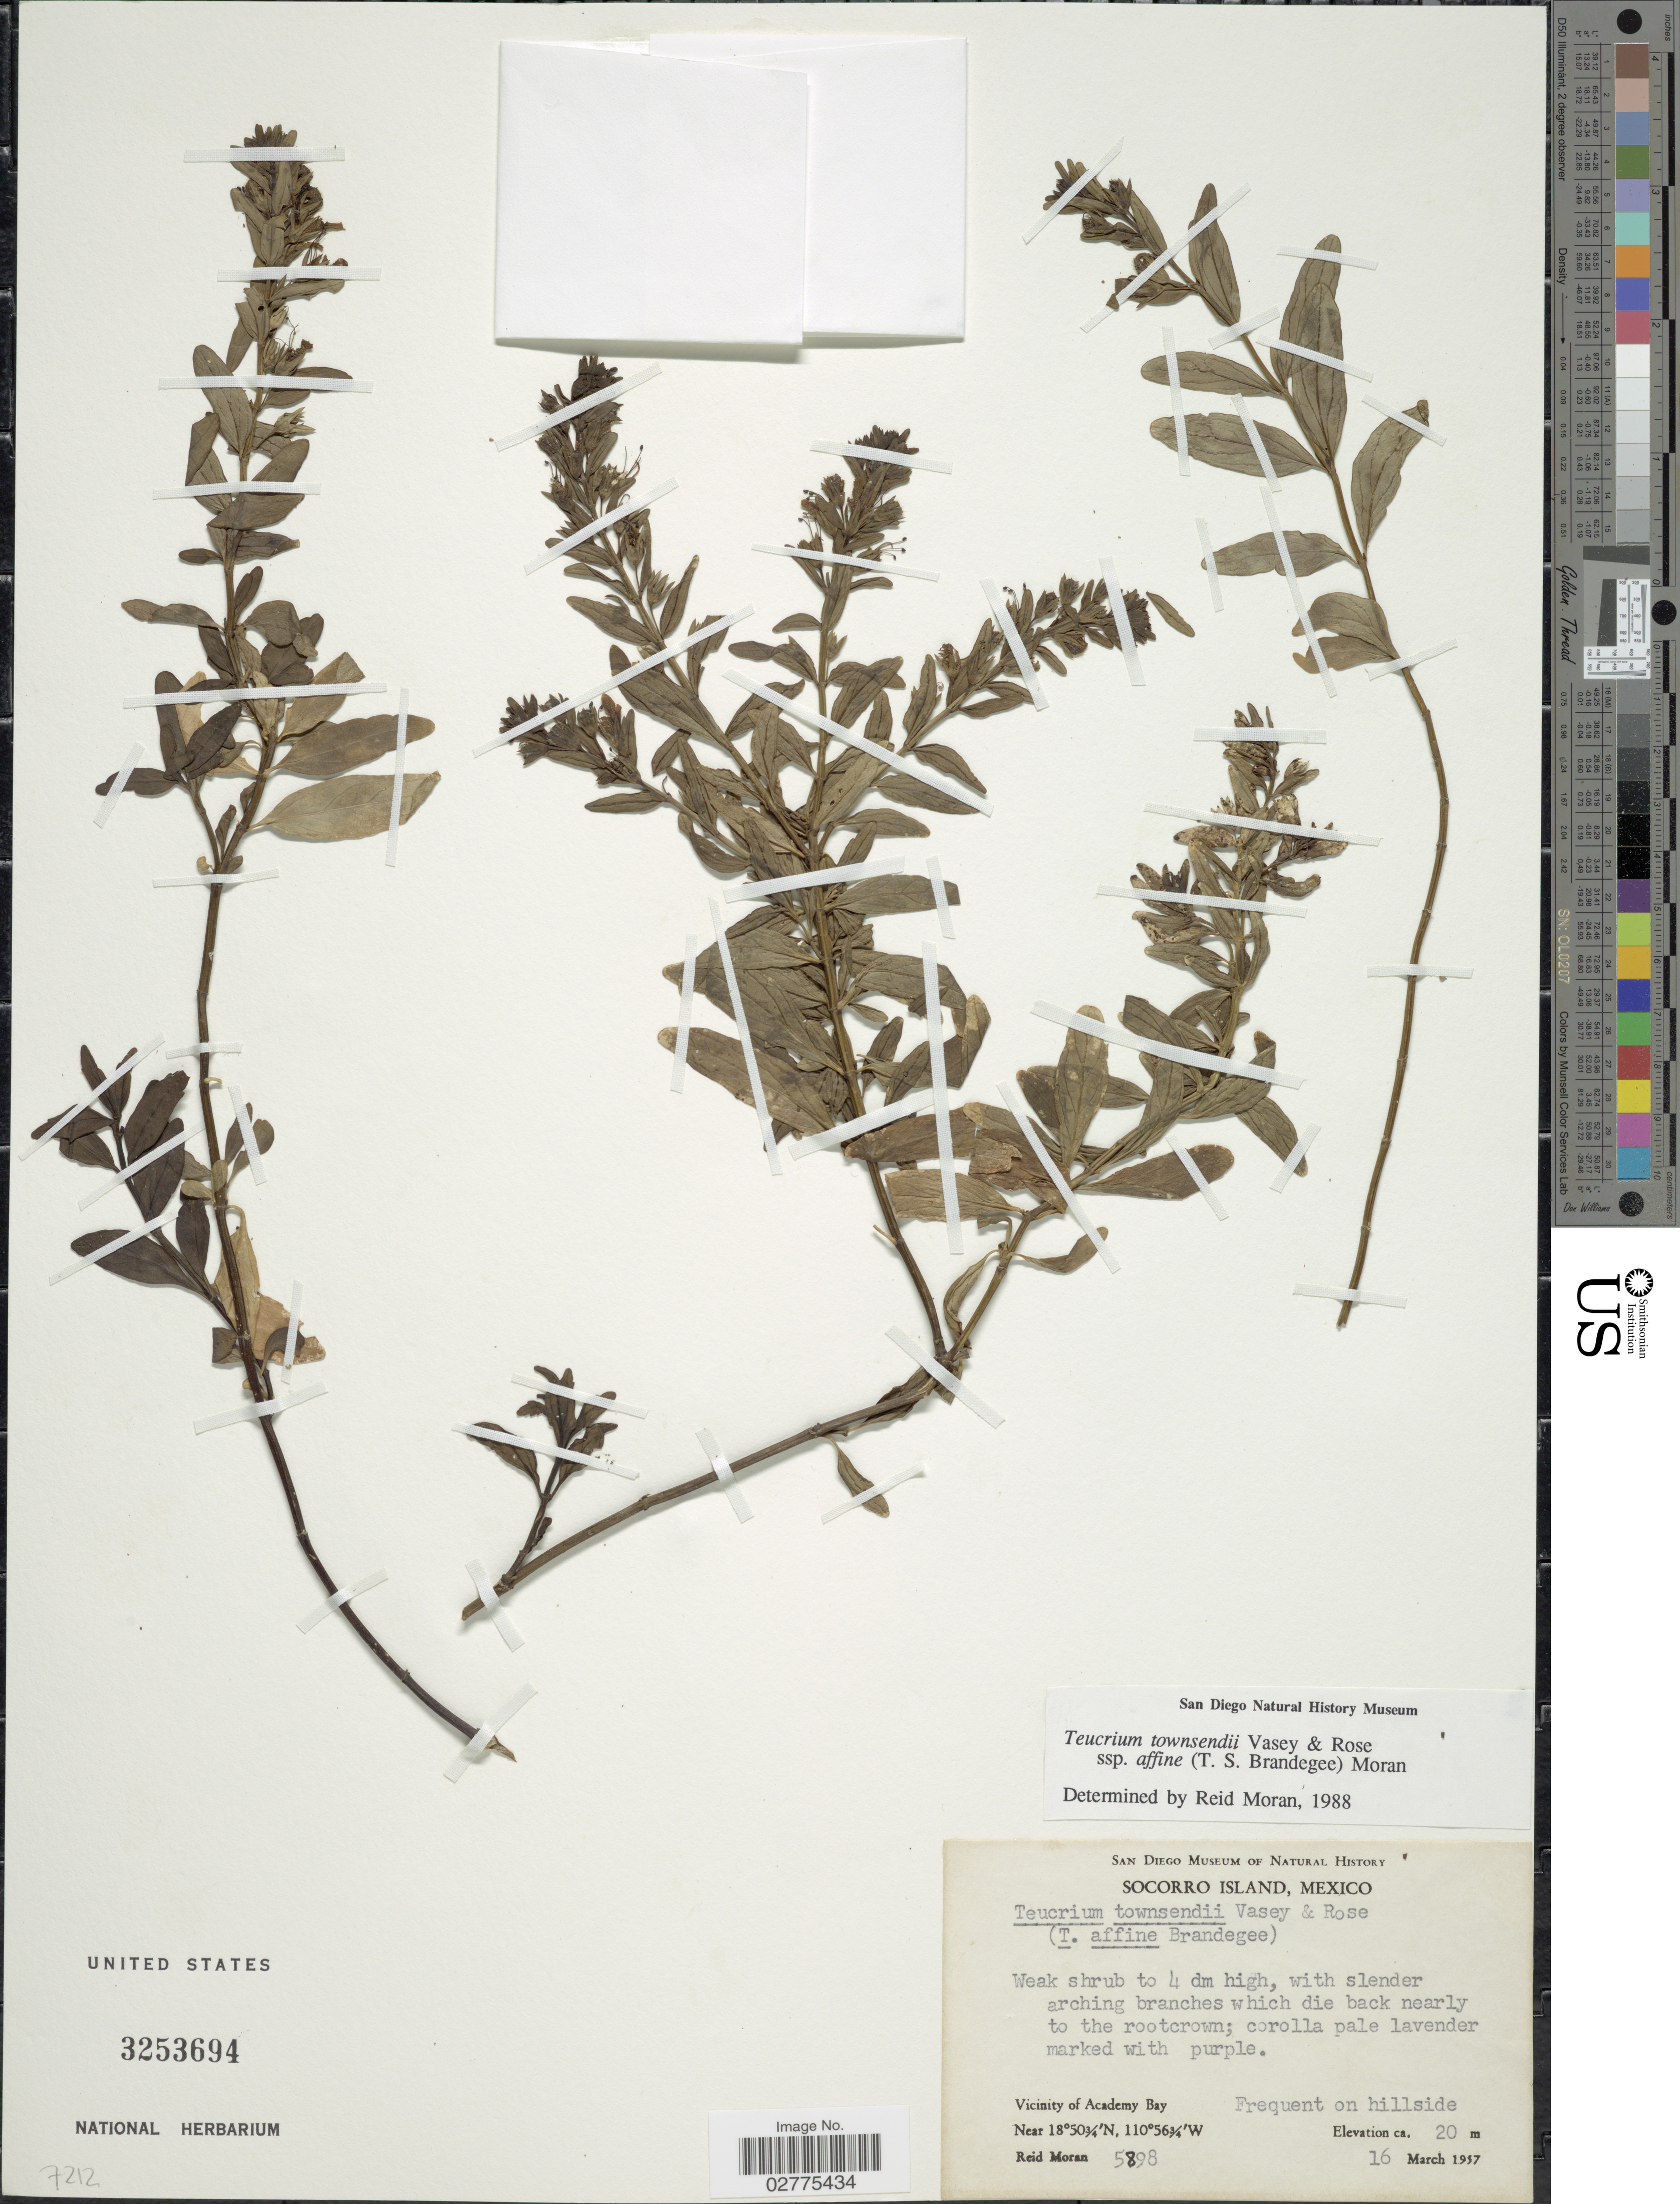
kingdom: Plantae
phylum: Tracheophyta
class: Magnoliopsida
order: Lamiales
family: Lamiaceae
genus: Teucrium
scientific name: Teucrium townsendii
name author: Vasey & Rose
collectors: R. V. Moran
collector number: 5898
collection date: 1937-03-16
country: Mexico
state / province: Colima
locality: Socorro Island, Vicinity of Academy Bay.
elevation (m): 20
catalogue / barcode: US 3253694